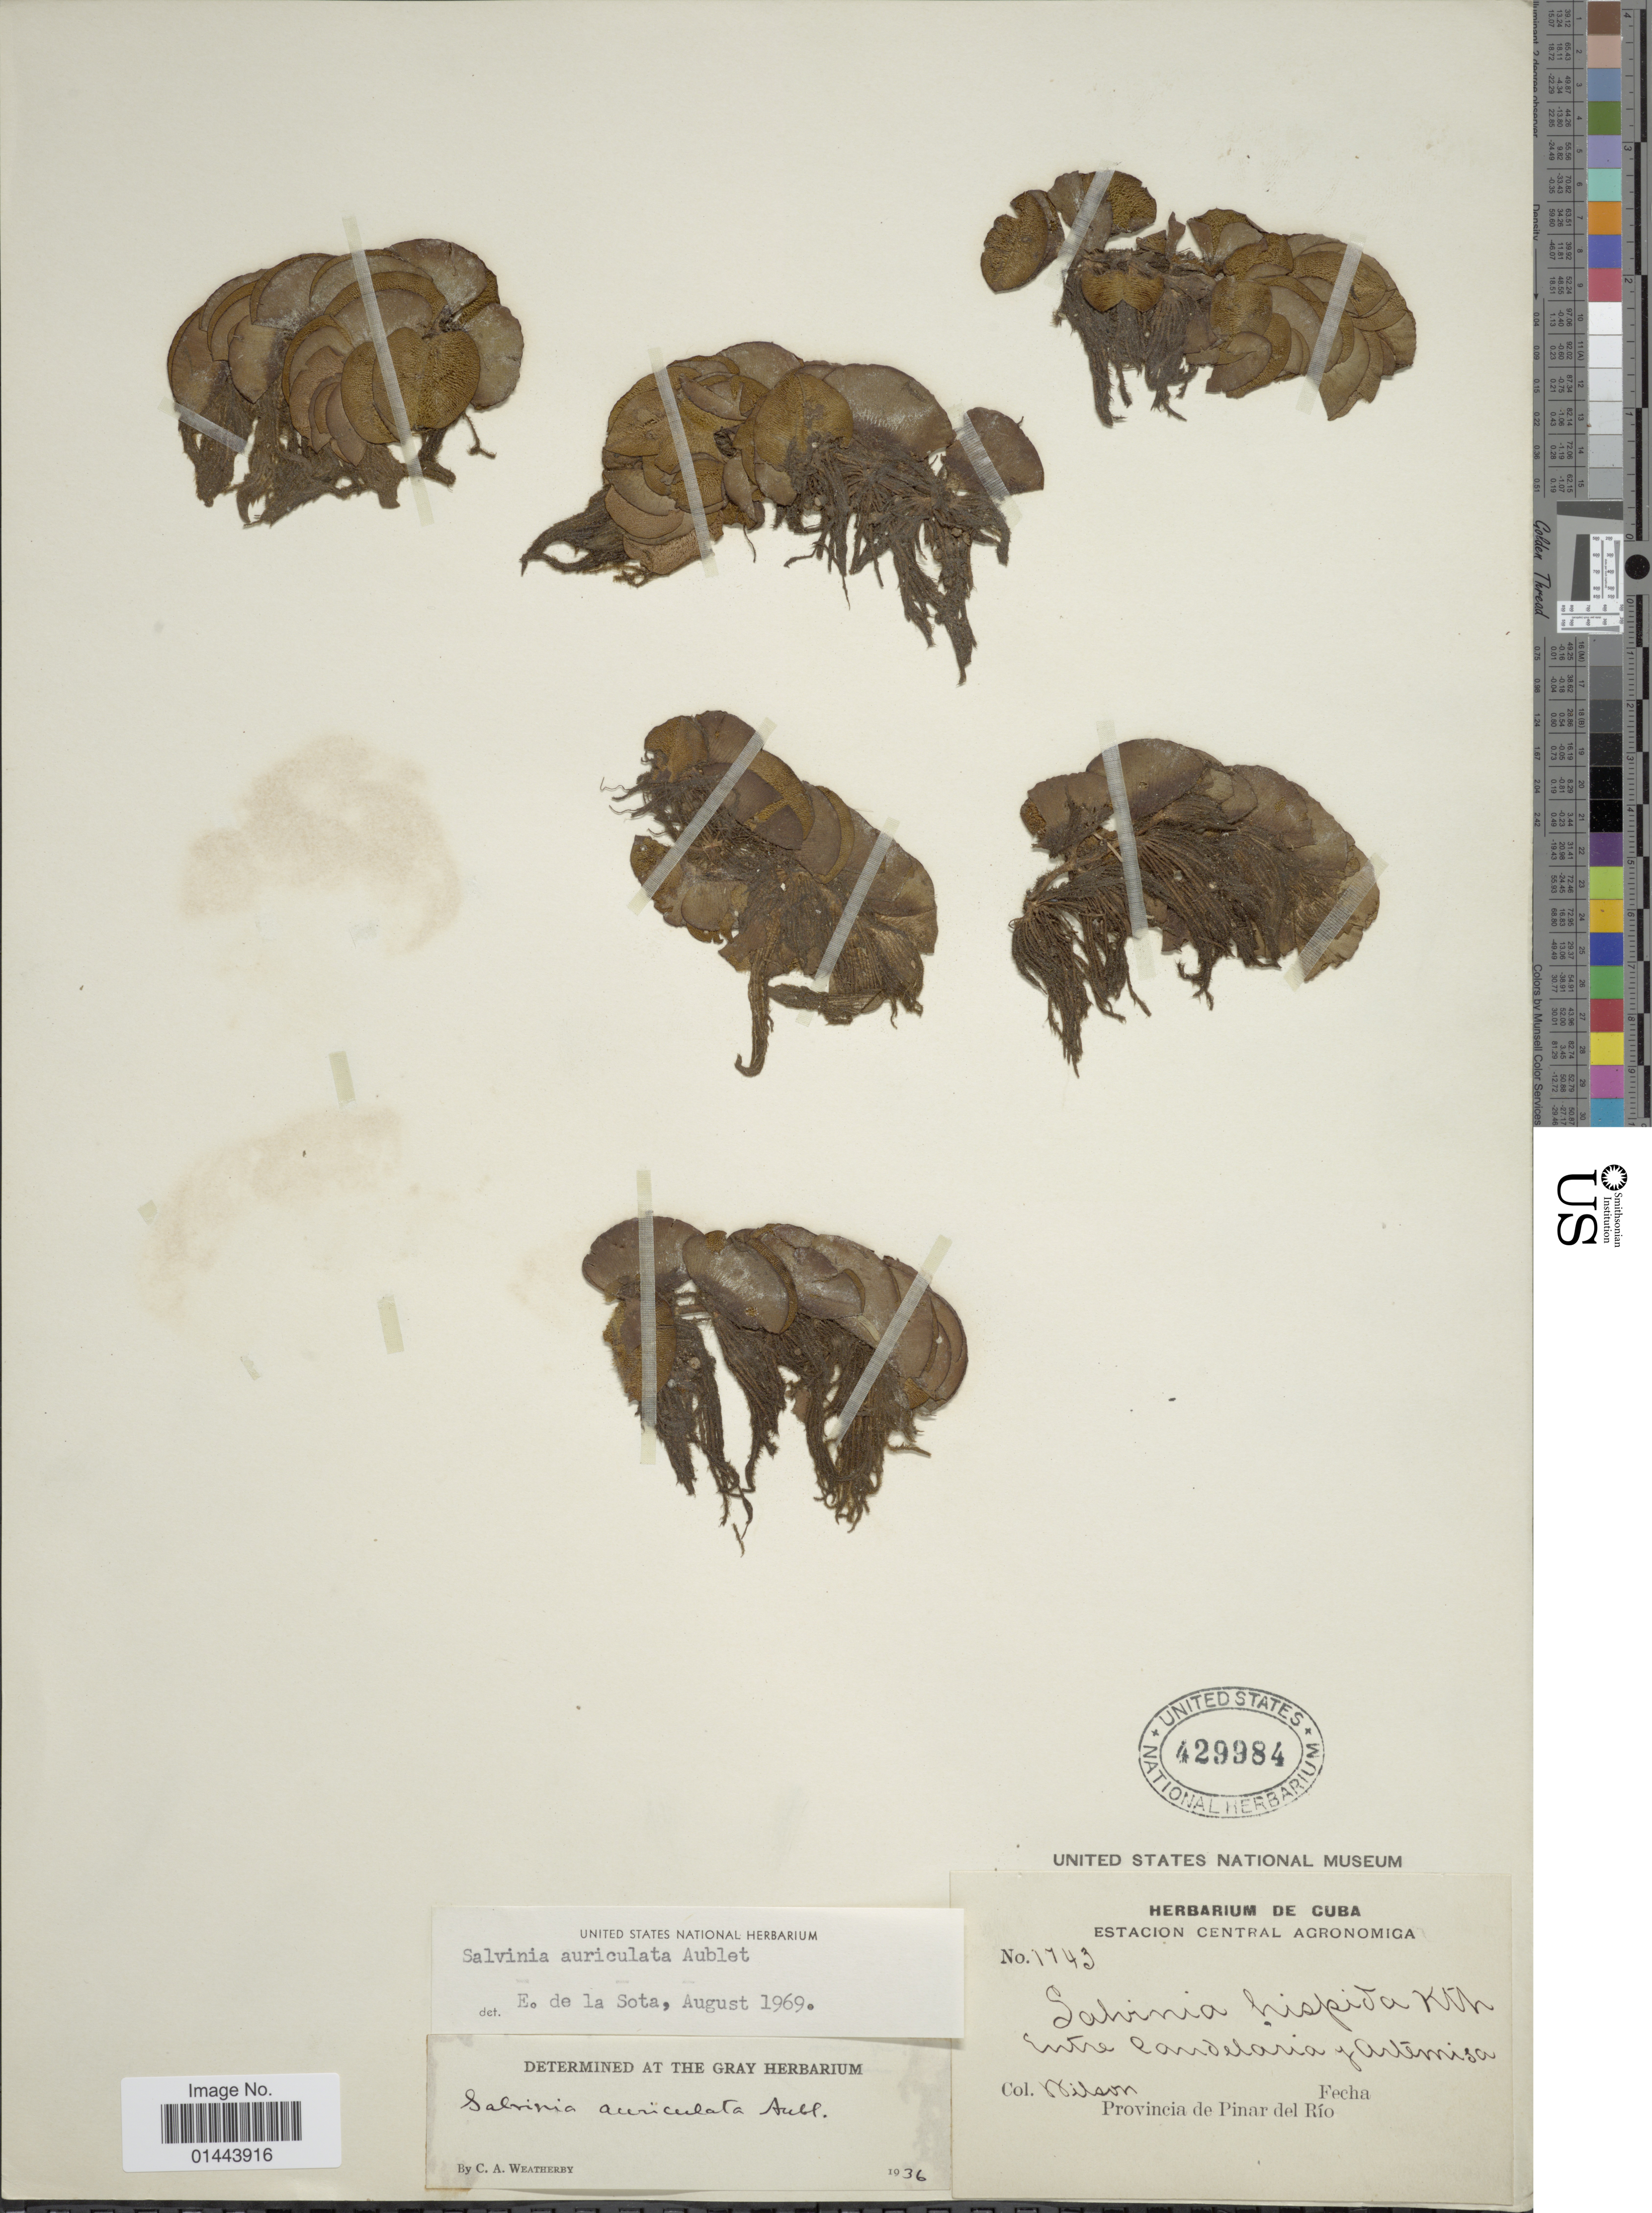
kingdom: Plantae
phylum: Tracheophyta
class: Polypodiopsida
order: Salviniales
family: Salviniaceae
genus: Salvinia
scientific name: Salvinia auriculata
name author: Aubl.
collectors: -- Wilson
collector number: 1743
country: Cuba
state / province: Pinar del Río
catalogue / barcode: US 429984